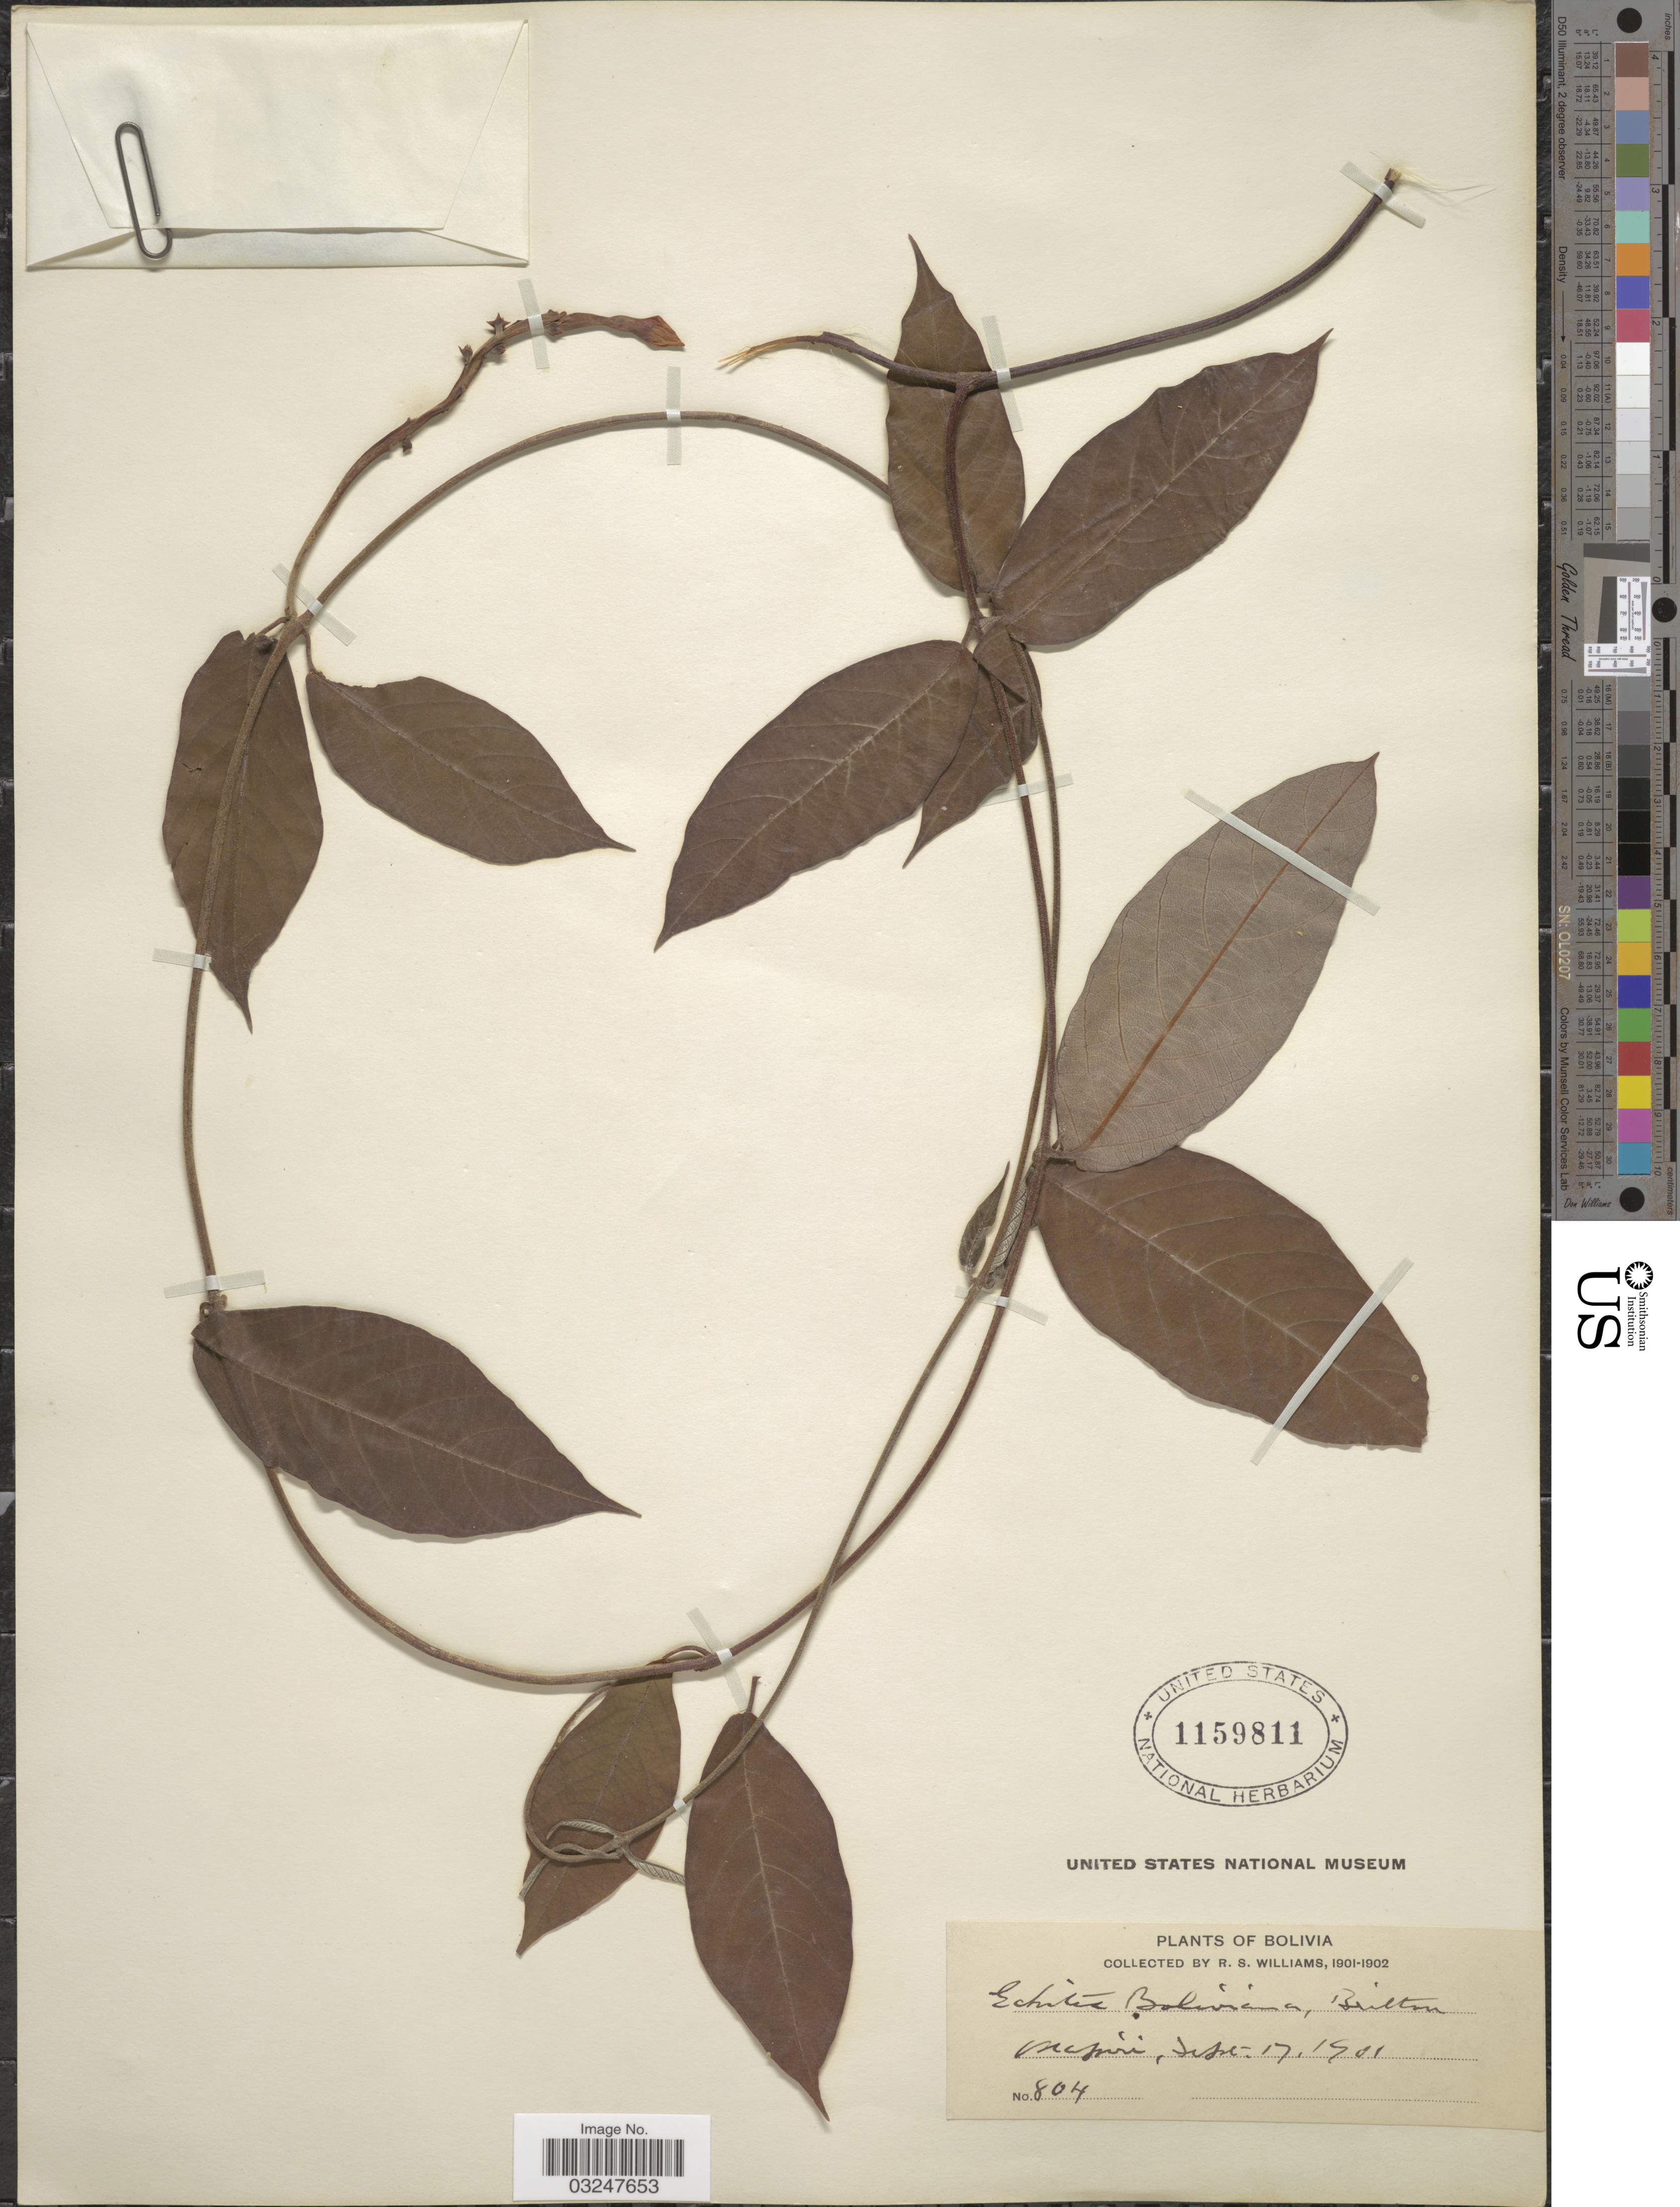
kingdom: Plantae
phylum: Tracheophyta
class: Magnoliopsida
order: Gentianales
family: Apocynaceae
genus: Mandevilla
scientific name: Mandevilla boliviensis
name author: (Hook. f.) Woodson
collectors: R. S. Williams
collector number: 804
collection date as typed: Sep. 17, 1901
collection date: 1901-09-17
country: Bolivia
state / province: La Paz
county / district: Larecaja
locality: Mapiri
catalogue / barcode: US 1159811